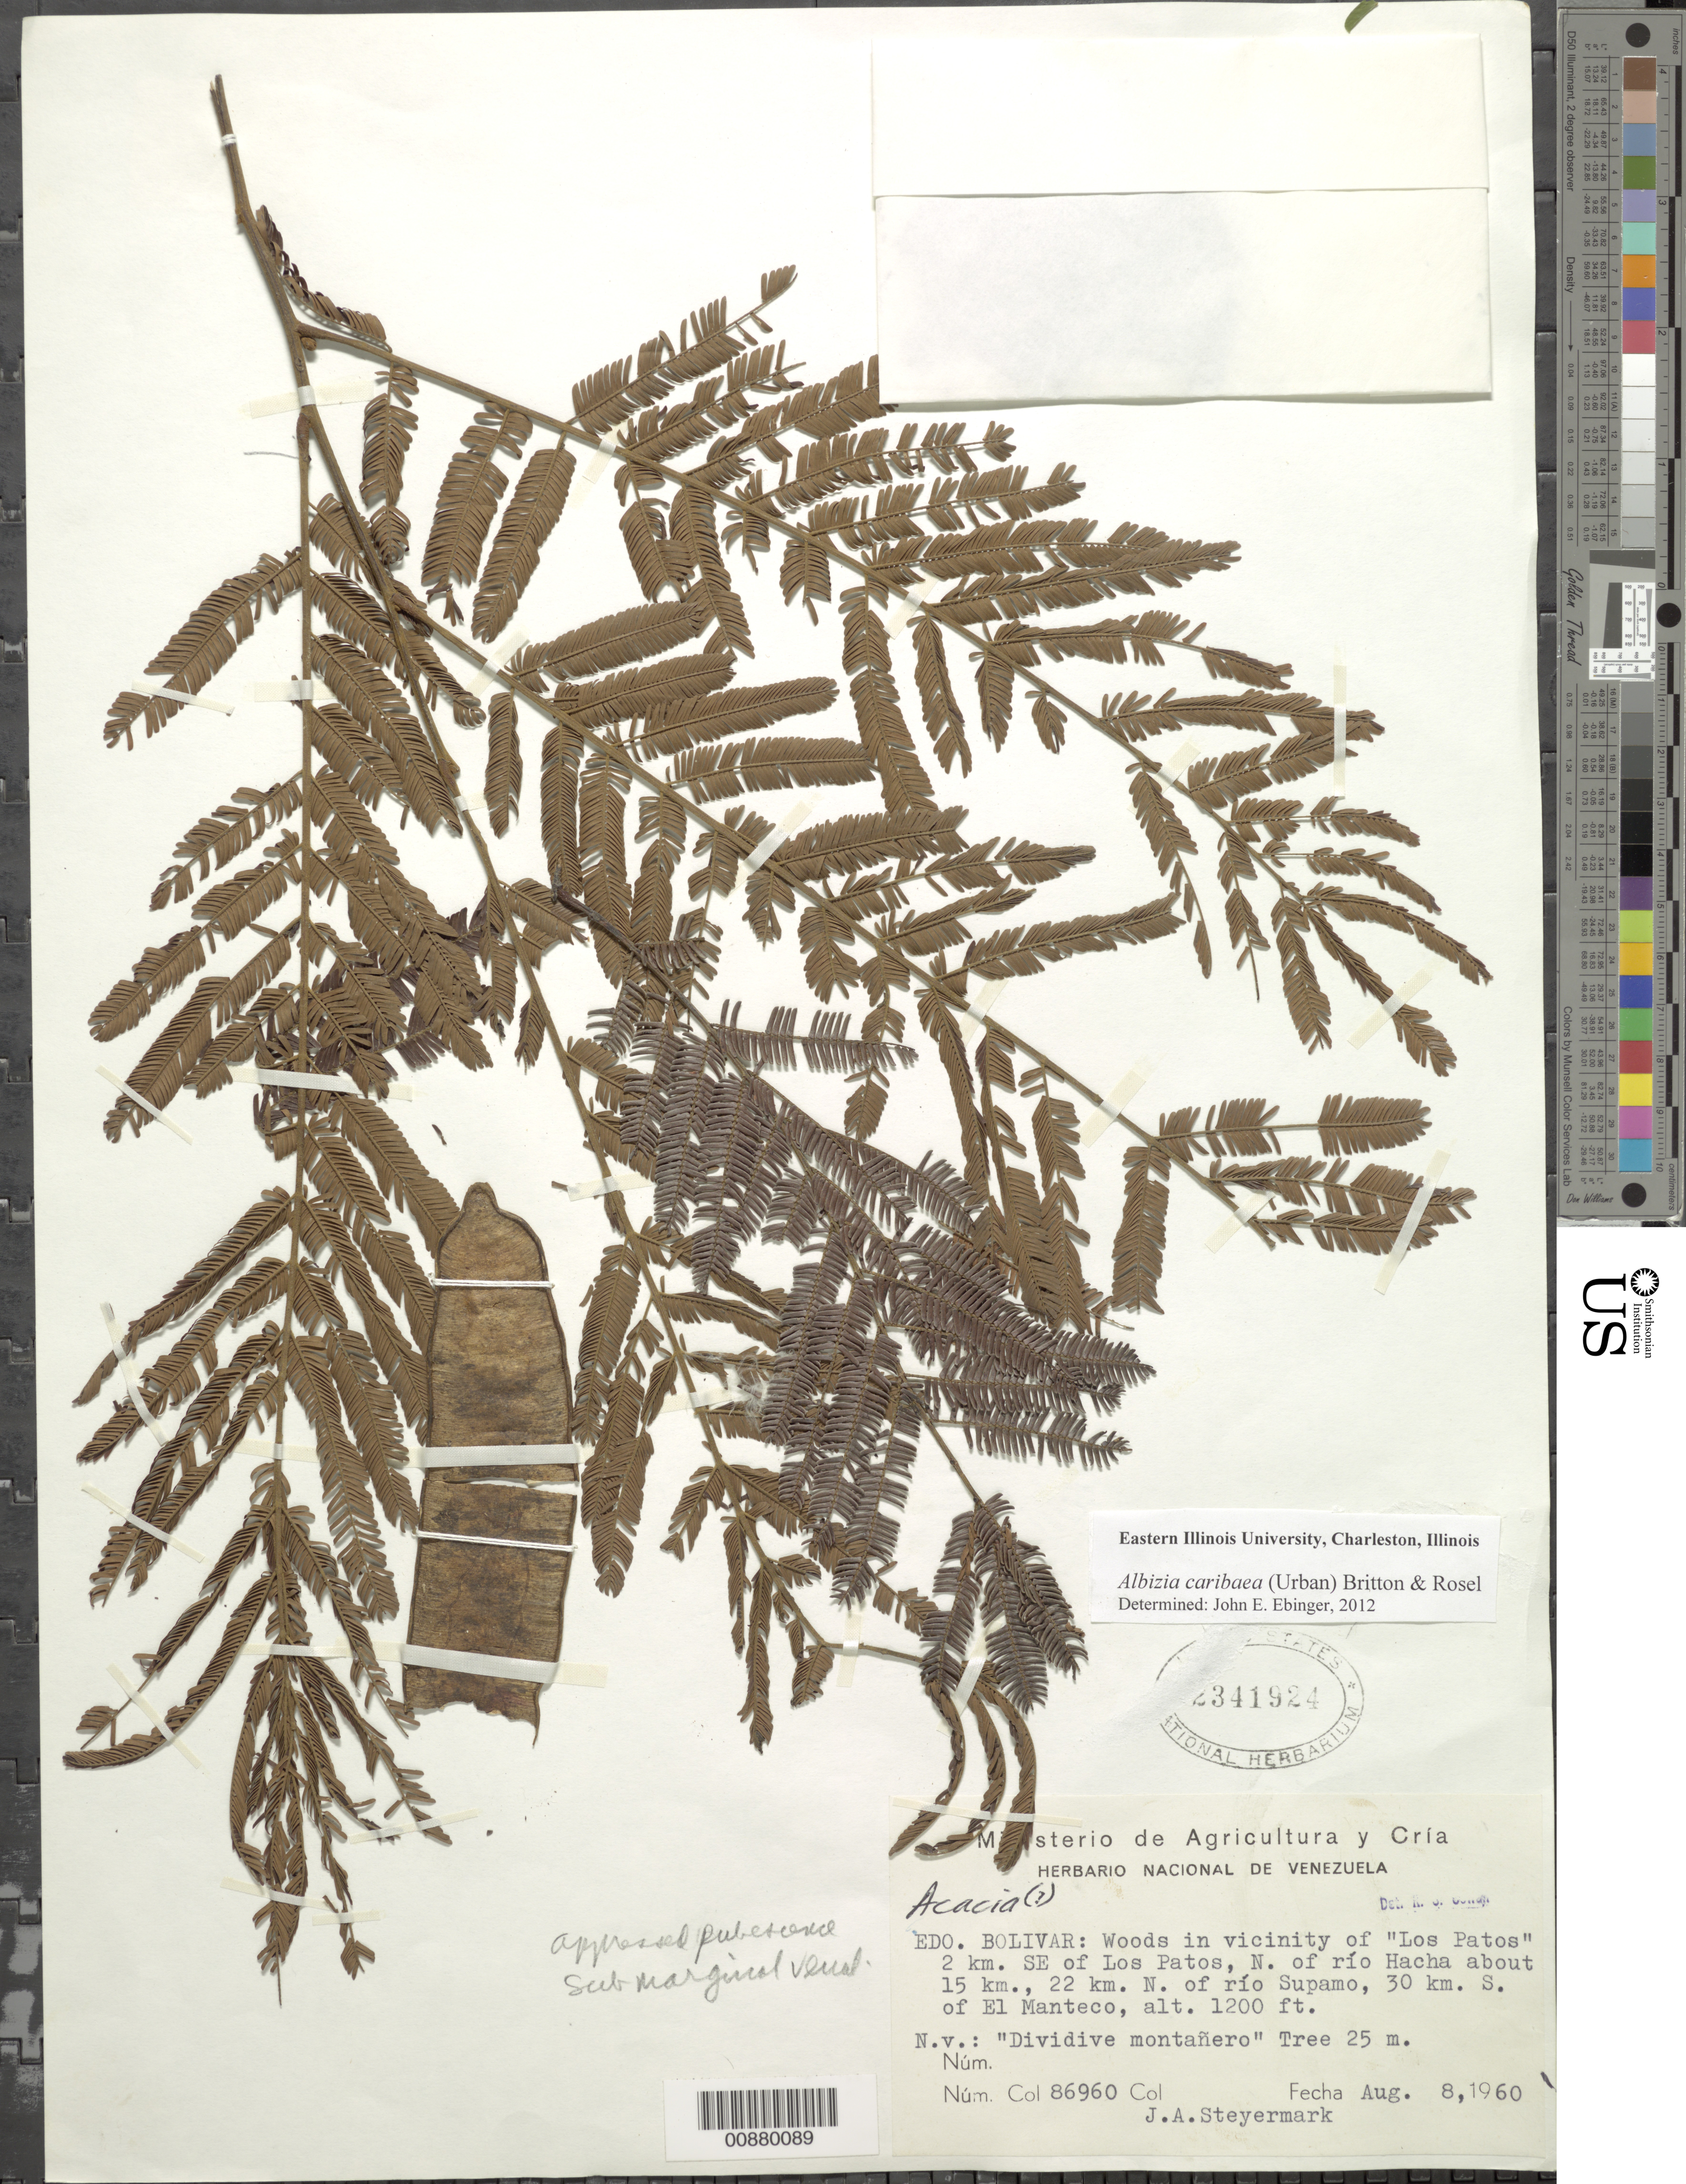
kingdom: Plantae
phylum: Tracheophyta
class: Magnoliopsida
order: Fabales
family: Fabaceae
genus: Pseudalbizzia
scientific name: Pseudalbizzia niopoides var. niopoides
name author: (Spruce ex Benth.) Koenen & Duno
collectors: J. Steyermark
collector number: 86960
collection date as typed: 8-Aug-60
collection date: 1960-08-08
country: Venezuela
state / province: Bolívar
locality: Los Patos, 2 km SE of, N of Río Hacha, 15 km N of Río Supamo, 30 km south of El Manteco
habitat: Woods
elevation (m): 366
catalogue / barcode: US 2341924